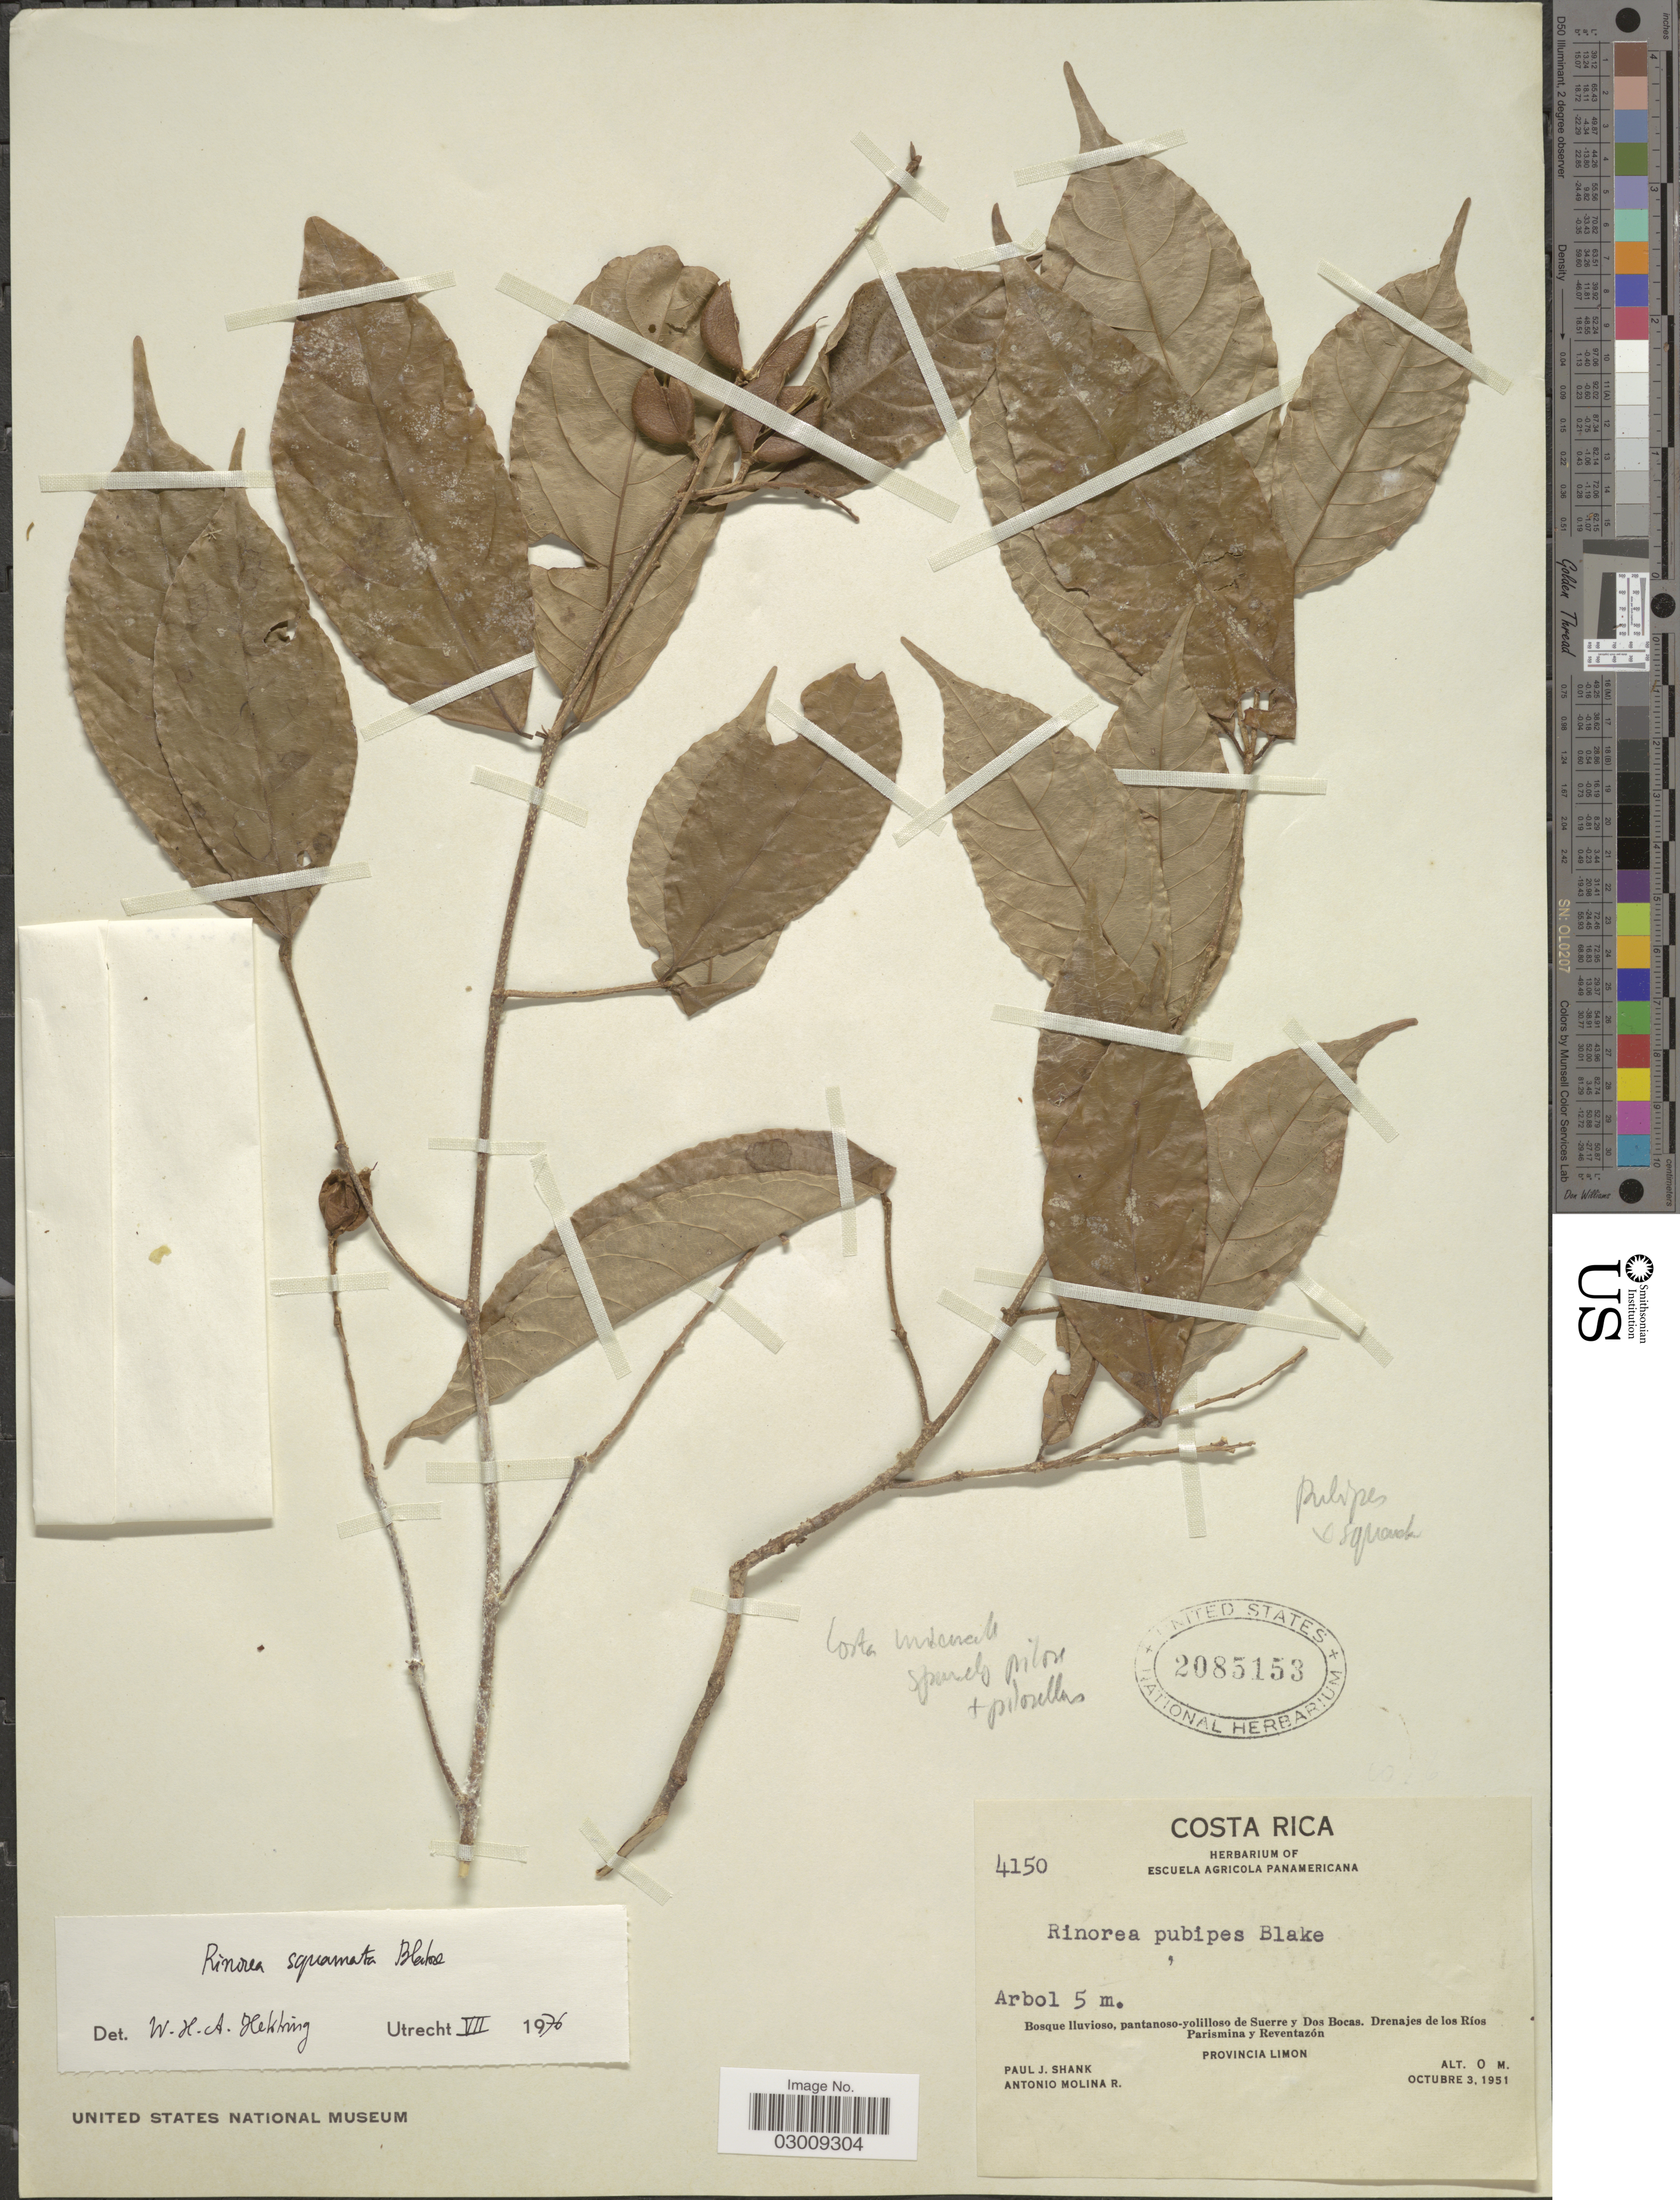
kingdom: Plantae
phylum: Tracheophyta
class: Magnoliopsida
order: Malpighiales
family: Violaceae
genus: Rinorea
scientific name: Rinorea squamata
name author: S.F. Blake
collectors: P. J. Shank & A. Molina R.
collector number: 4150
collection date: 1951-10-03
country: Costa Rica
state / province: Limón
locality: Suerre y Dos Bocas. Drenajes de los Ríos Parismina y Reventazón.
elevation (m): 0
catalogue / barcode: US 2085153